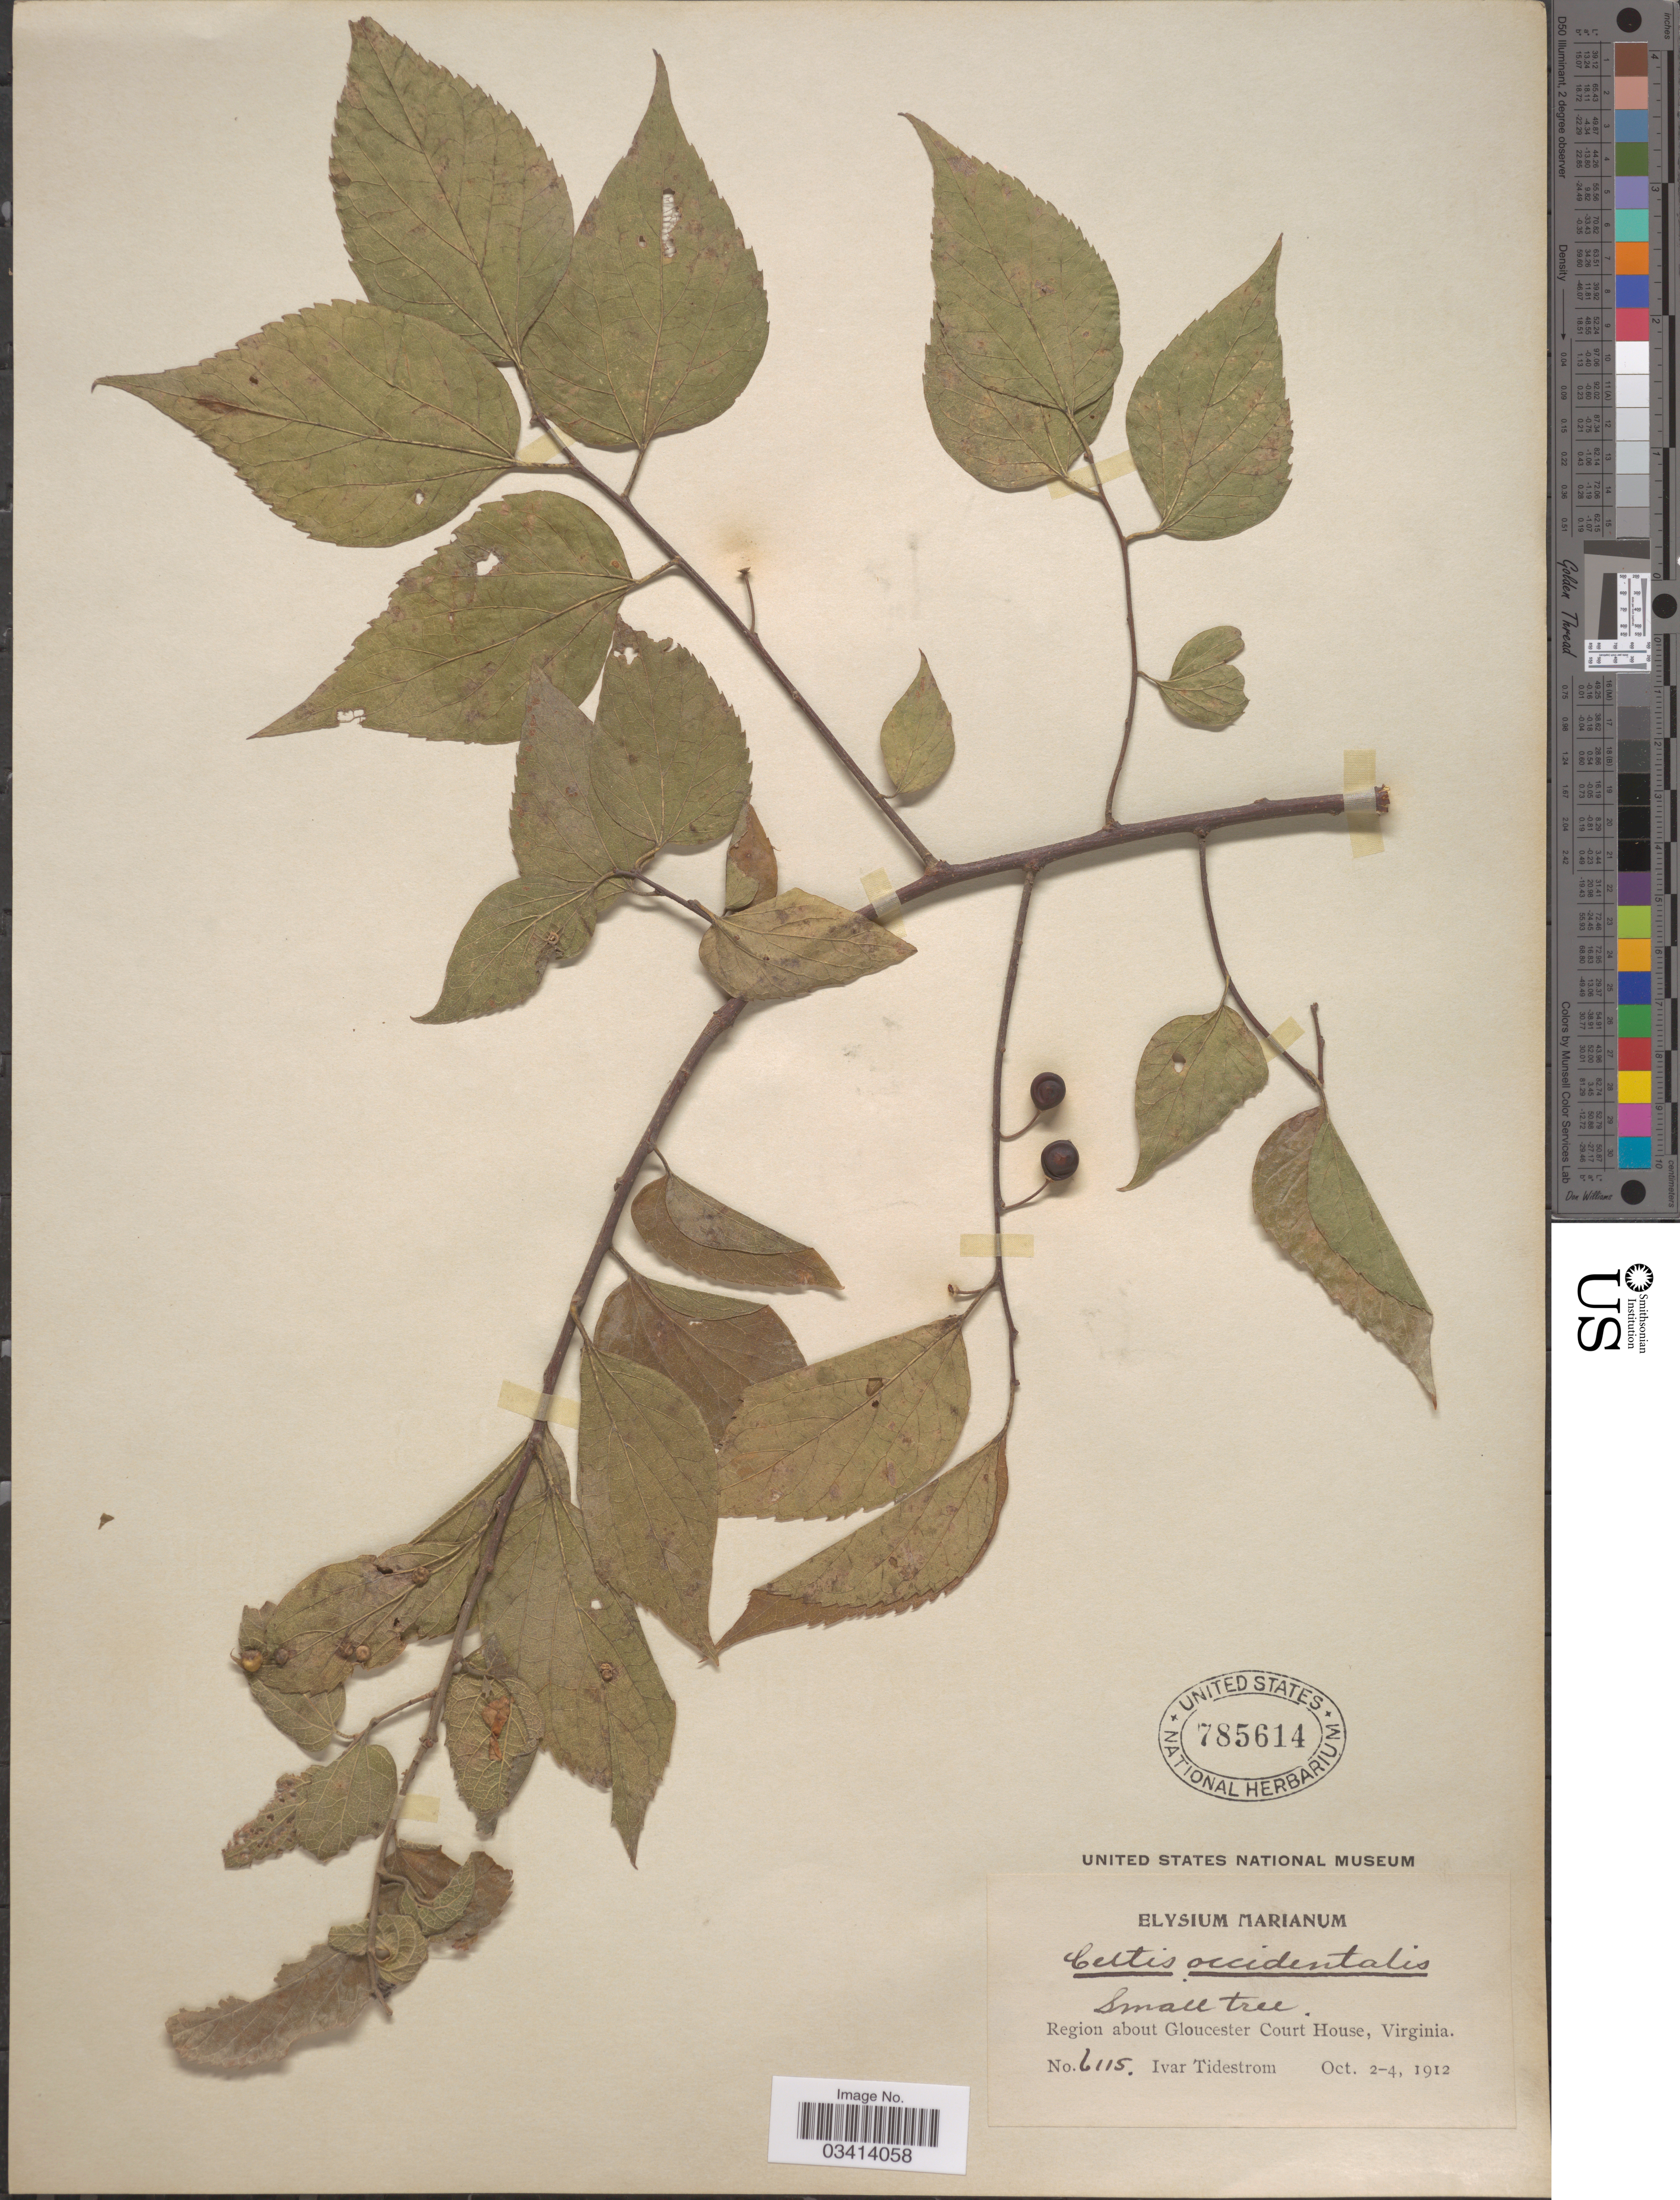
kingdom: Plantae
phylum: Tracheophyta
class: Magnoliopsida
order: Rosales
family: Cannabaceae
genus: Celtis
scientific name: Celtis occidentalis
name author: L.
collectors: I. F. Tidestrom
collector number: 6115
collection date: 1912-10-02/1912-10-04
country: United States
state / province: Virginia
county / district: Gloucester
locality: Region about Gloucester Court House.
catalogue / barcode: US 785614